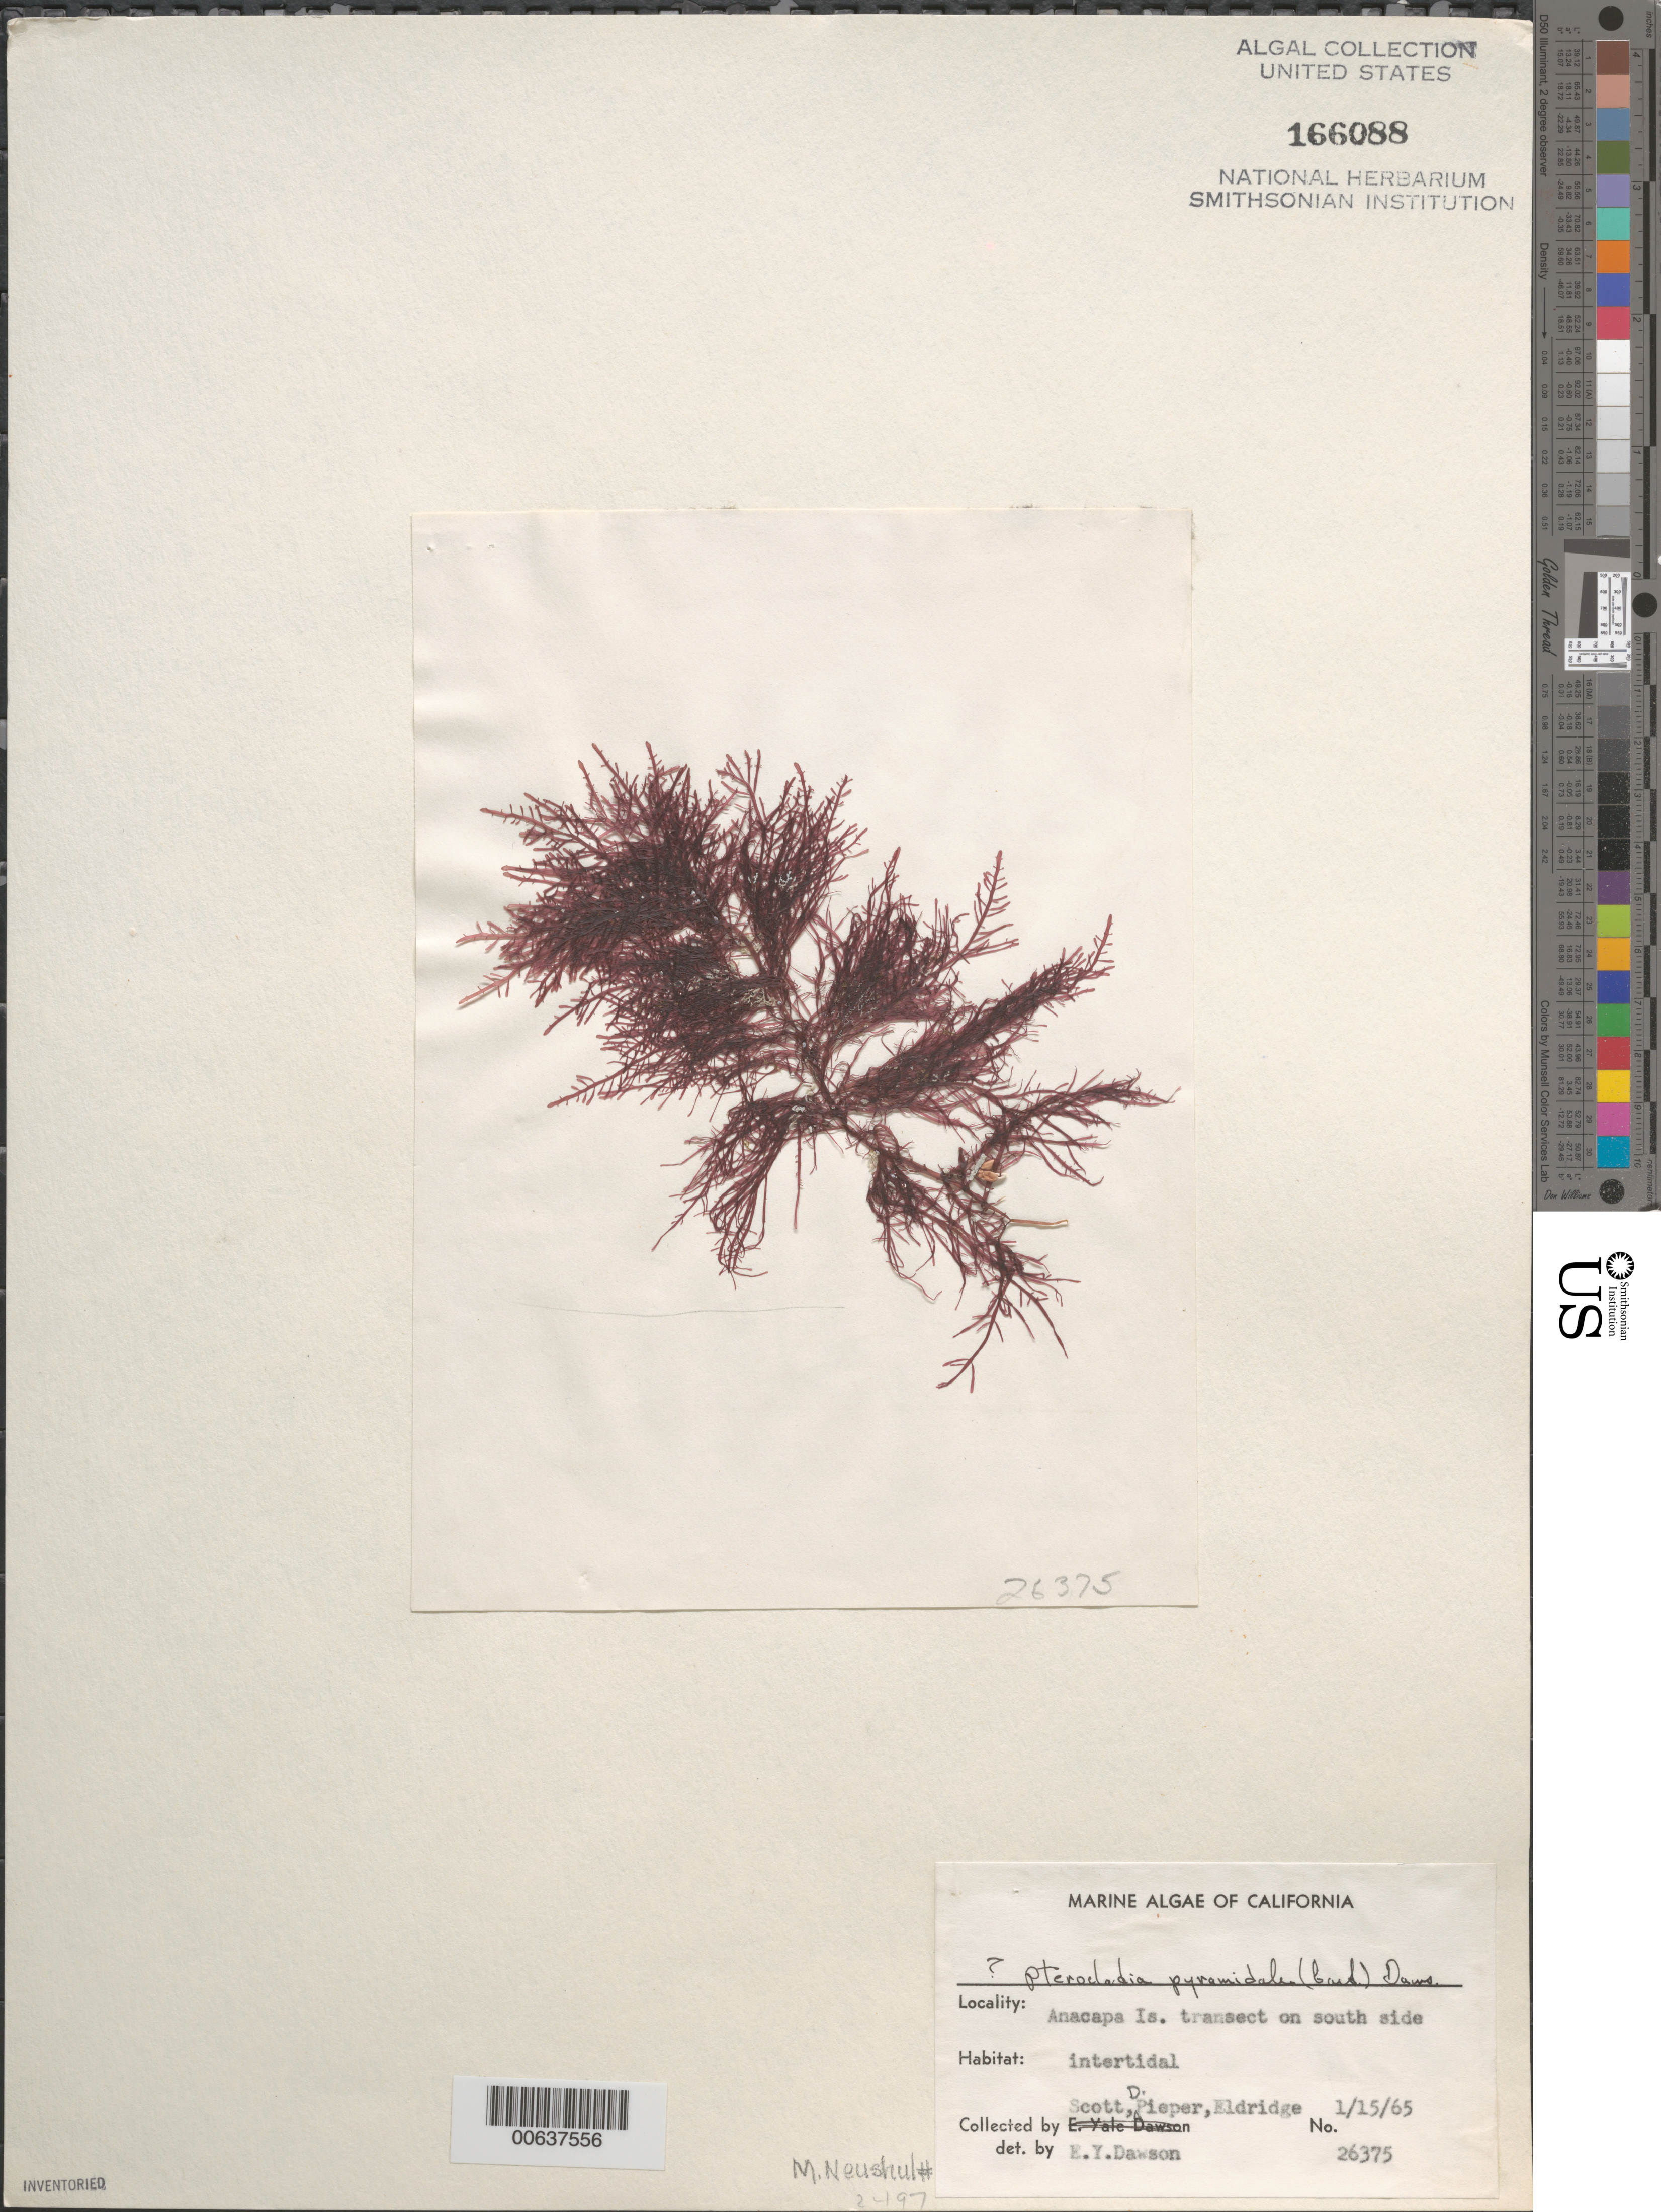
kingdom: Plantae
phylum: Rhodophyta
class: Florideophyceae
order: Gelidiales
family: Pterocladiaceae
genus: Pterocladiella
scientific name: Pterocladiella capillacea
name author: (S.G. Gmel.) Santelices & Hommers.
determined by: Algae name updating Project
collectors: J. Scott, D. Pieper & -. Eldridge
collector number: Neushul 2497 & EYD 26375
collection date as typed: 15 Jan 1965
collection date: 1965-01-15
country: United States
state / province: California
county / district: Ventura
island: Anacapa Island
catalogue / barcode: US 166088